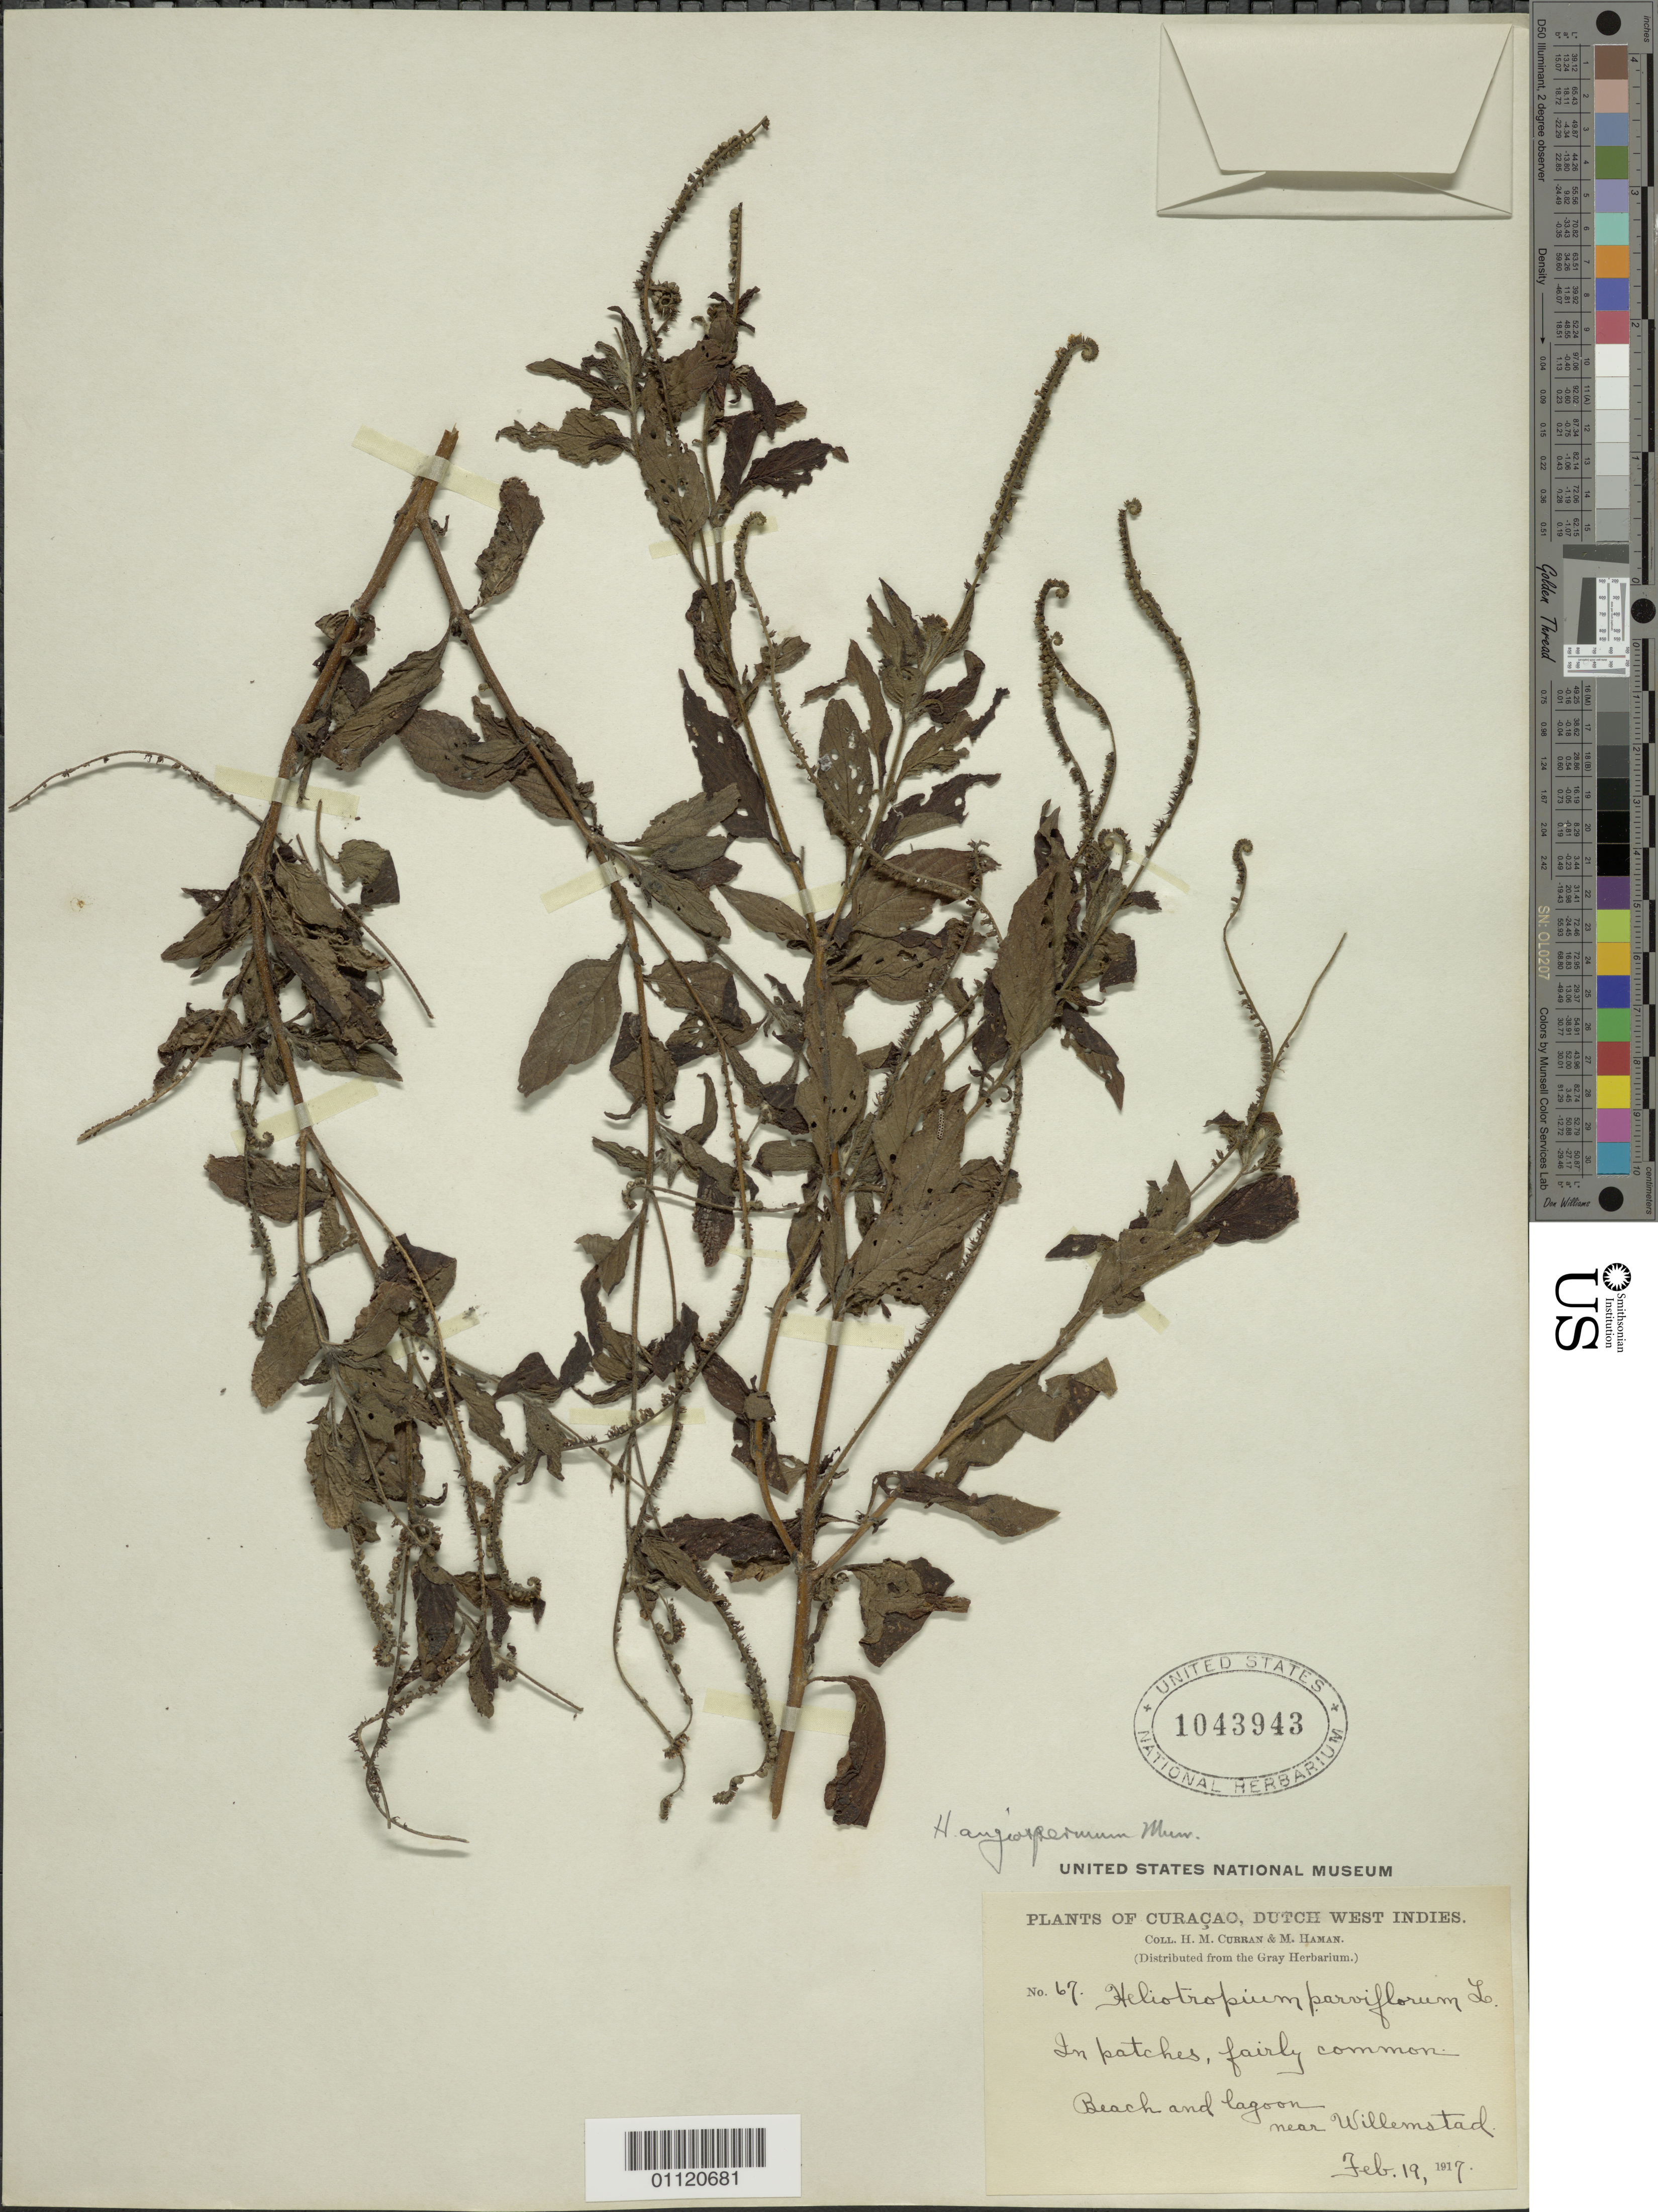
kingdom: Plantae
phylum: Tracheophyta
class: Magnoliopsida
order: Boraginales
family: Heliotropiaceae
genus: Heliotropium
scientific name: Heliotropium angiospermum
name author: Murray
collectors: H. M. Curran & M. Haman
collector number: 67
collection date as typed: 19 Feb 1917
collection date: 1917-02-19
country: Curaçao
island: Curaçao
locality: Beach and lagoon near Willemstad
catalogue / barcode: US 1043943